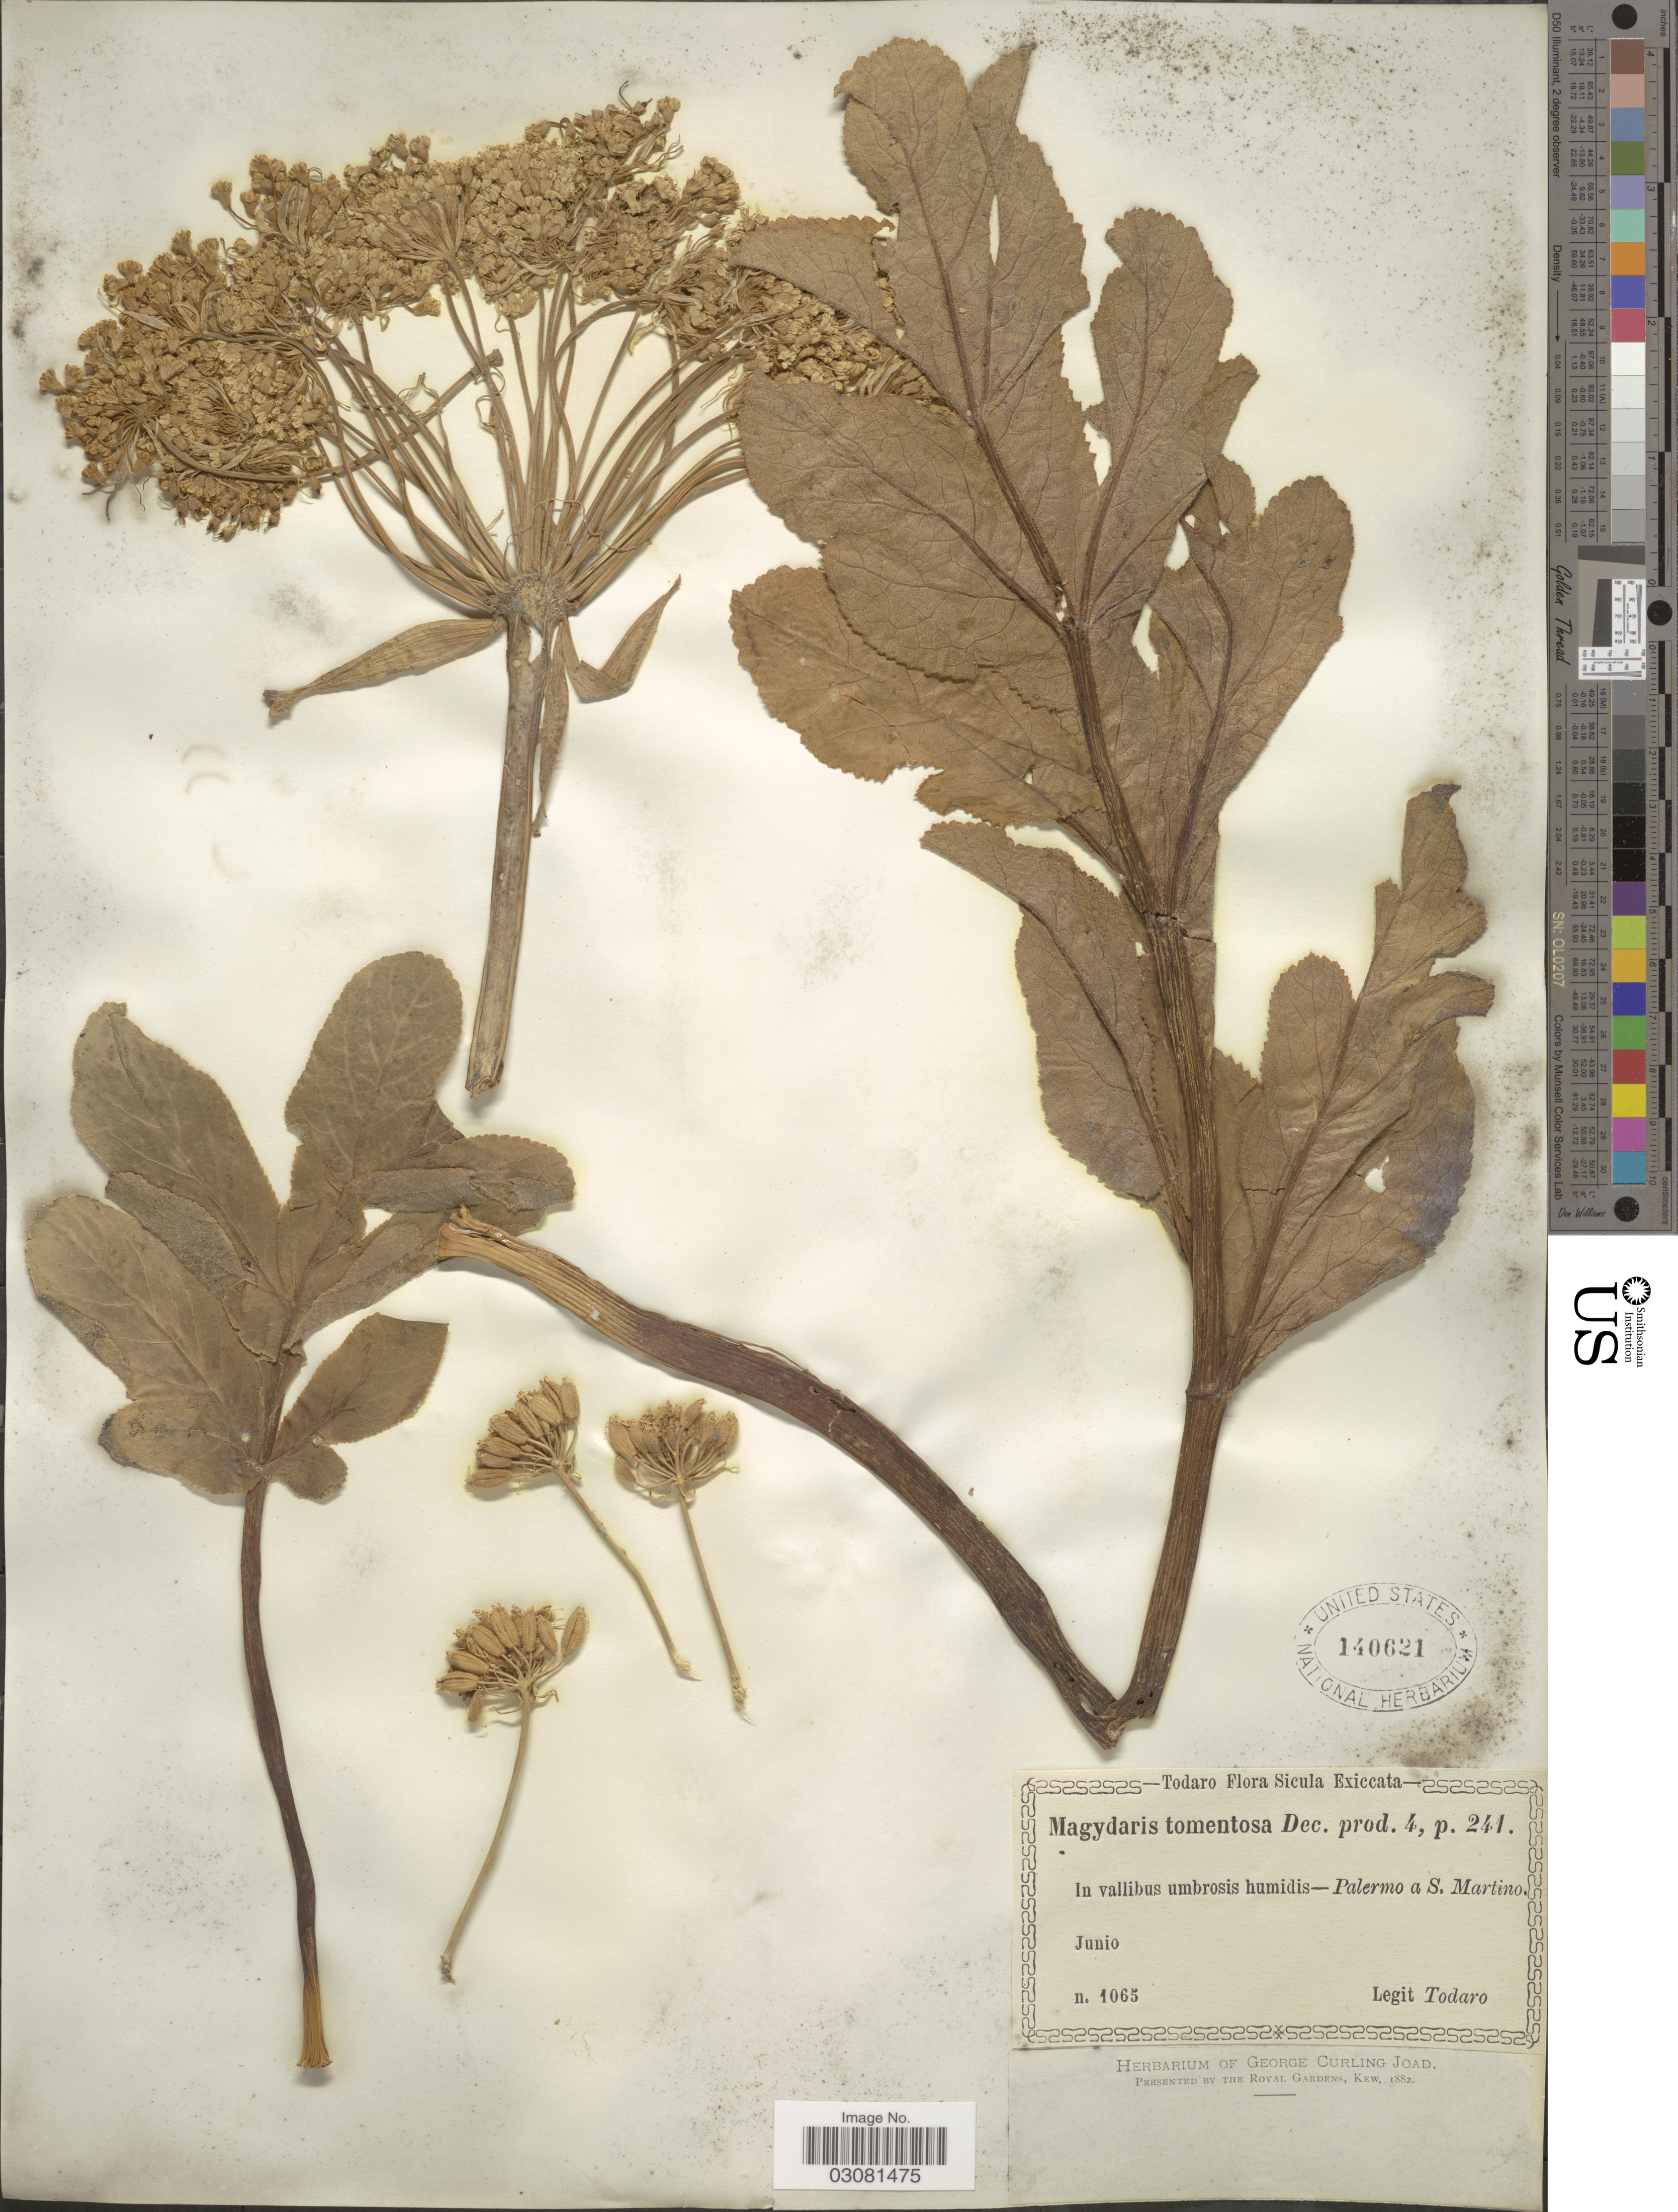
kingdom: Plantae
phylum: Tracheophyta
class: Magnoliopsida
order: Apiales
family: Apiaceae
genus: Magydaris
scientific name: Magydaris tomentosa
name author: (Desf.) W.D.J. Koch ex DC.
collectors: Todaro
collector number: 1065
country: Italy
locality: Sicula, In vallibus umbrosis humidis-Palermo a S.Martino.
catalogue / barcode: US 140621